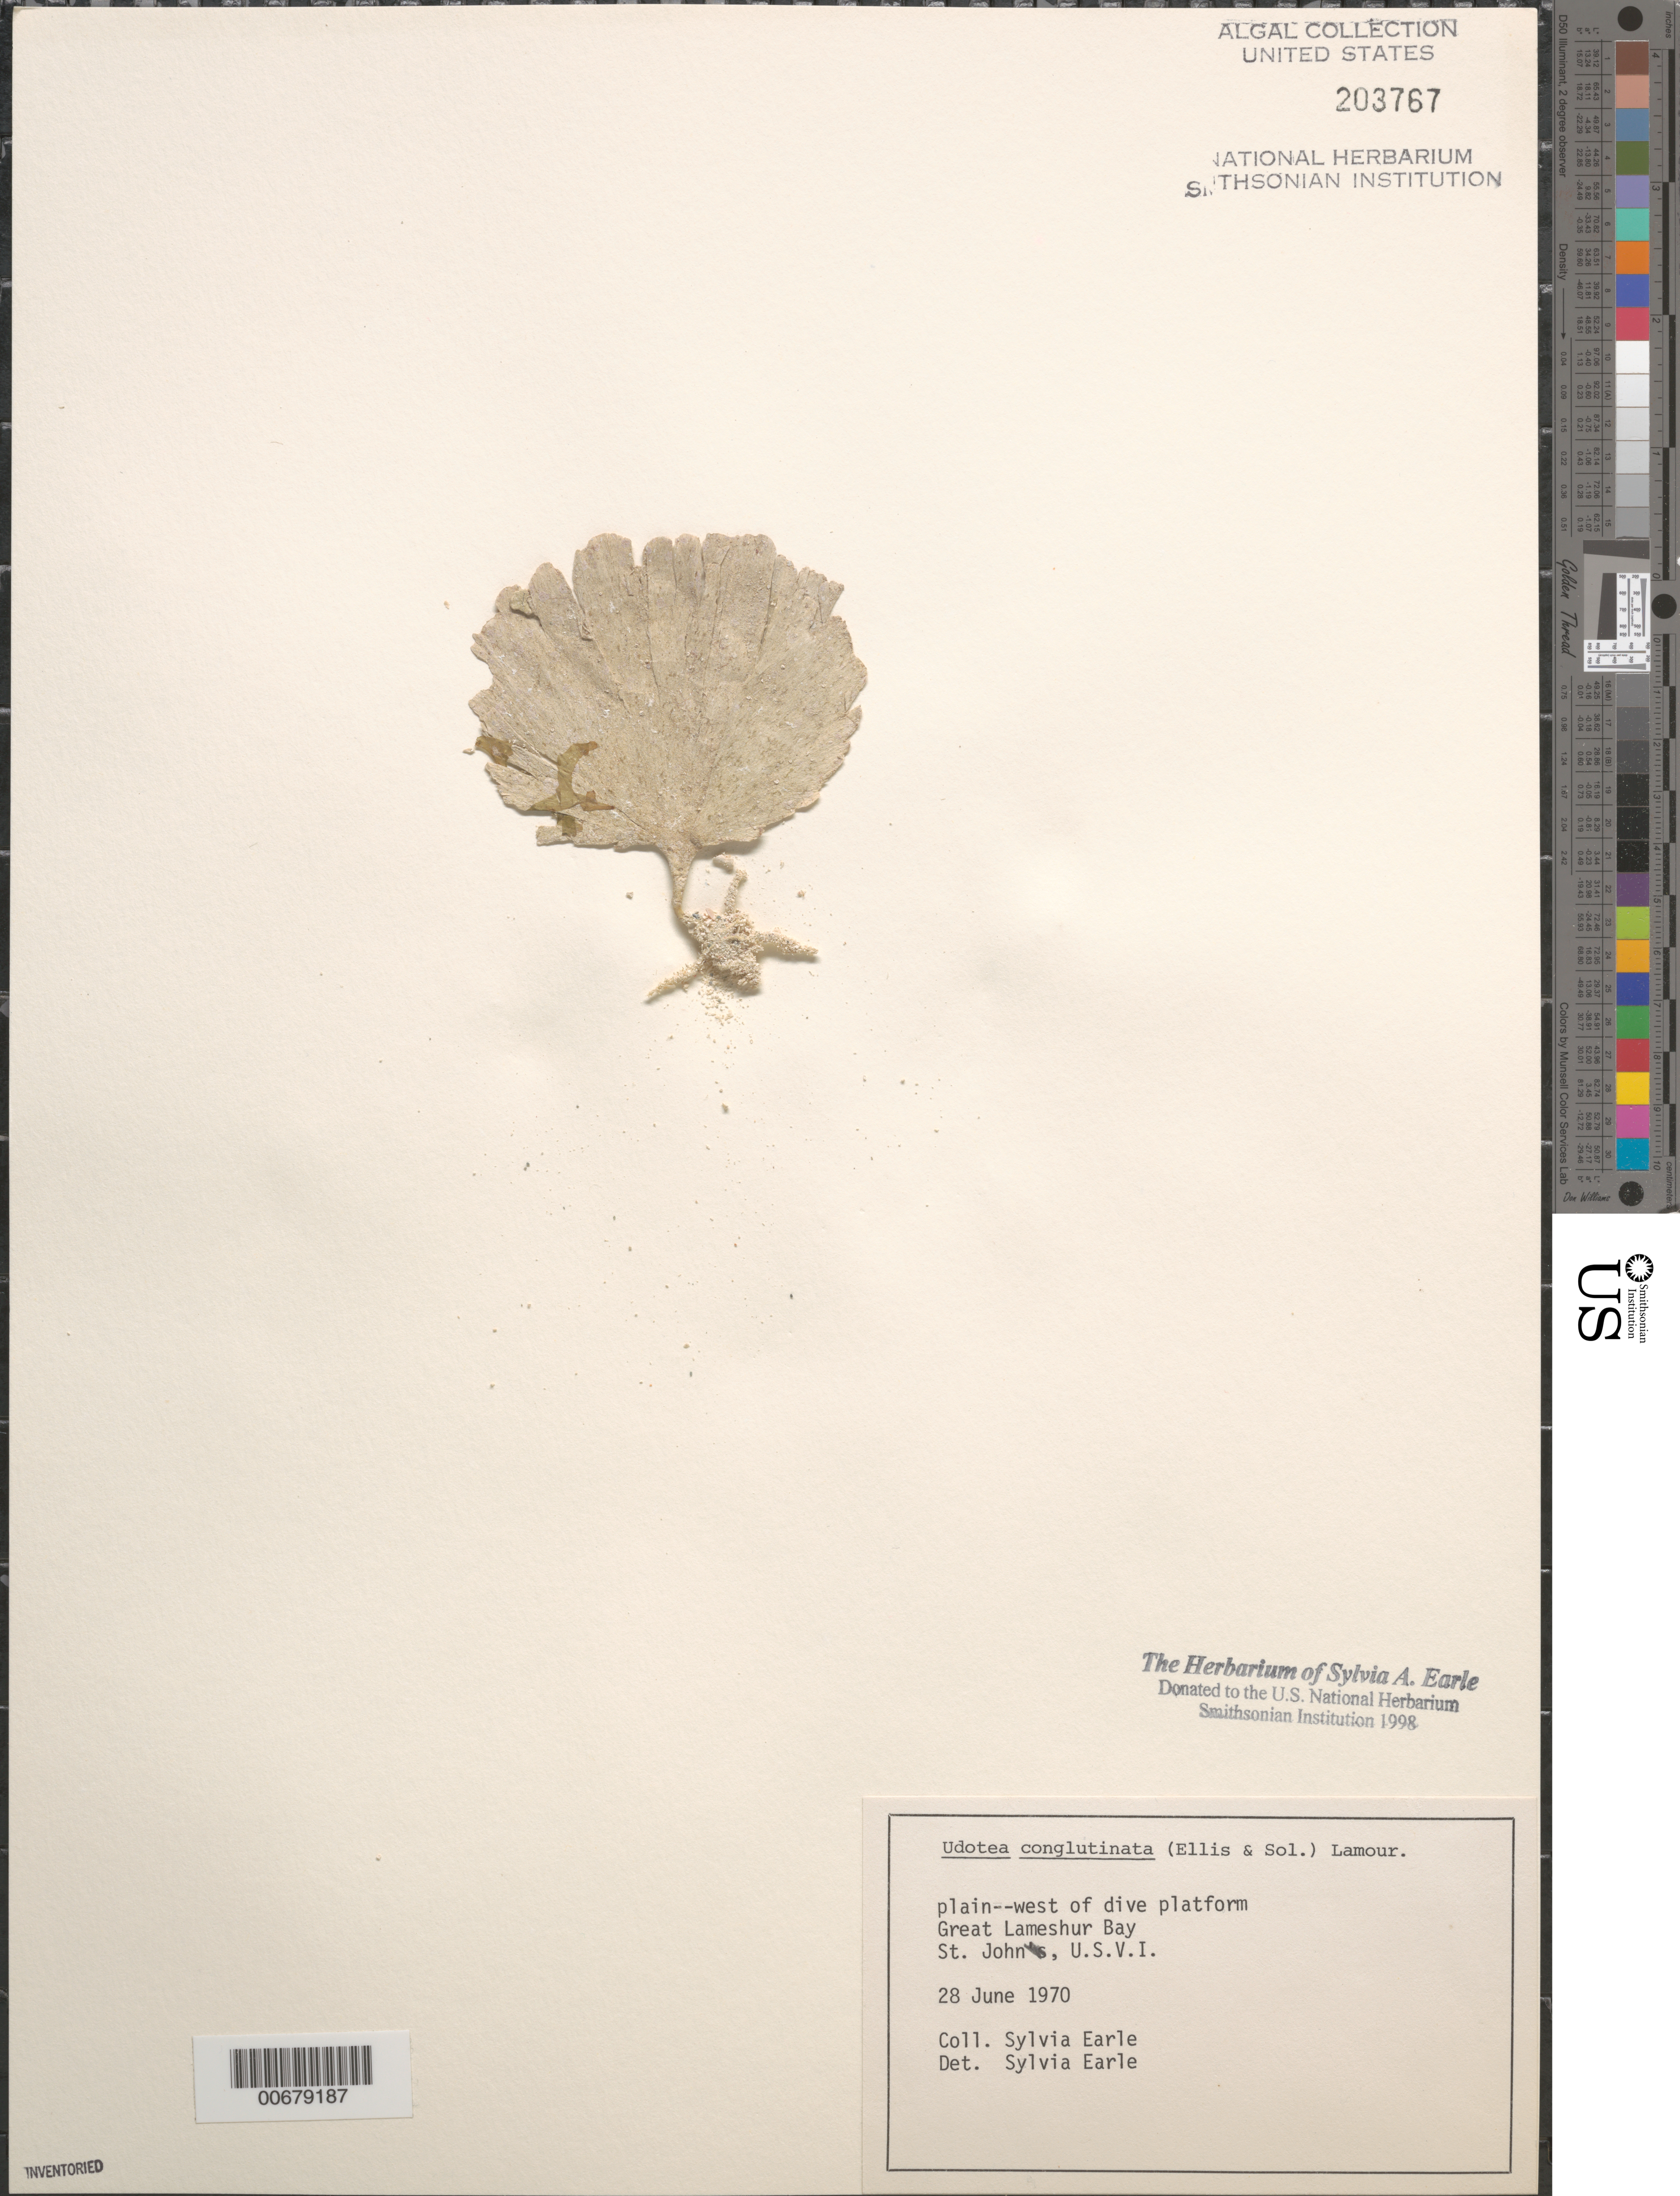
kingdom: Plantae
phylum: Chlorophyta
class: Ulvophyceae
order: Bryopsidales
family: Udoteaceae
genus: Udotea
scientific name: Udotea conglutinata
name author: (Ellis & Sol.) J.V.Lamouroux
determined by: Earle, S. A.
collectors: S. A. Earle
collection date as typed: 28 Jun 1970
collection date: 1970-06-28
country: U.S. Virgin Islands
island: St. John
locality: Great Lameshur Bay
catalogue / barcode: US 203767